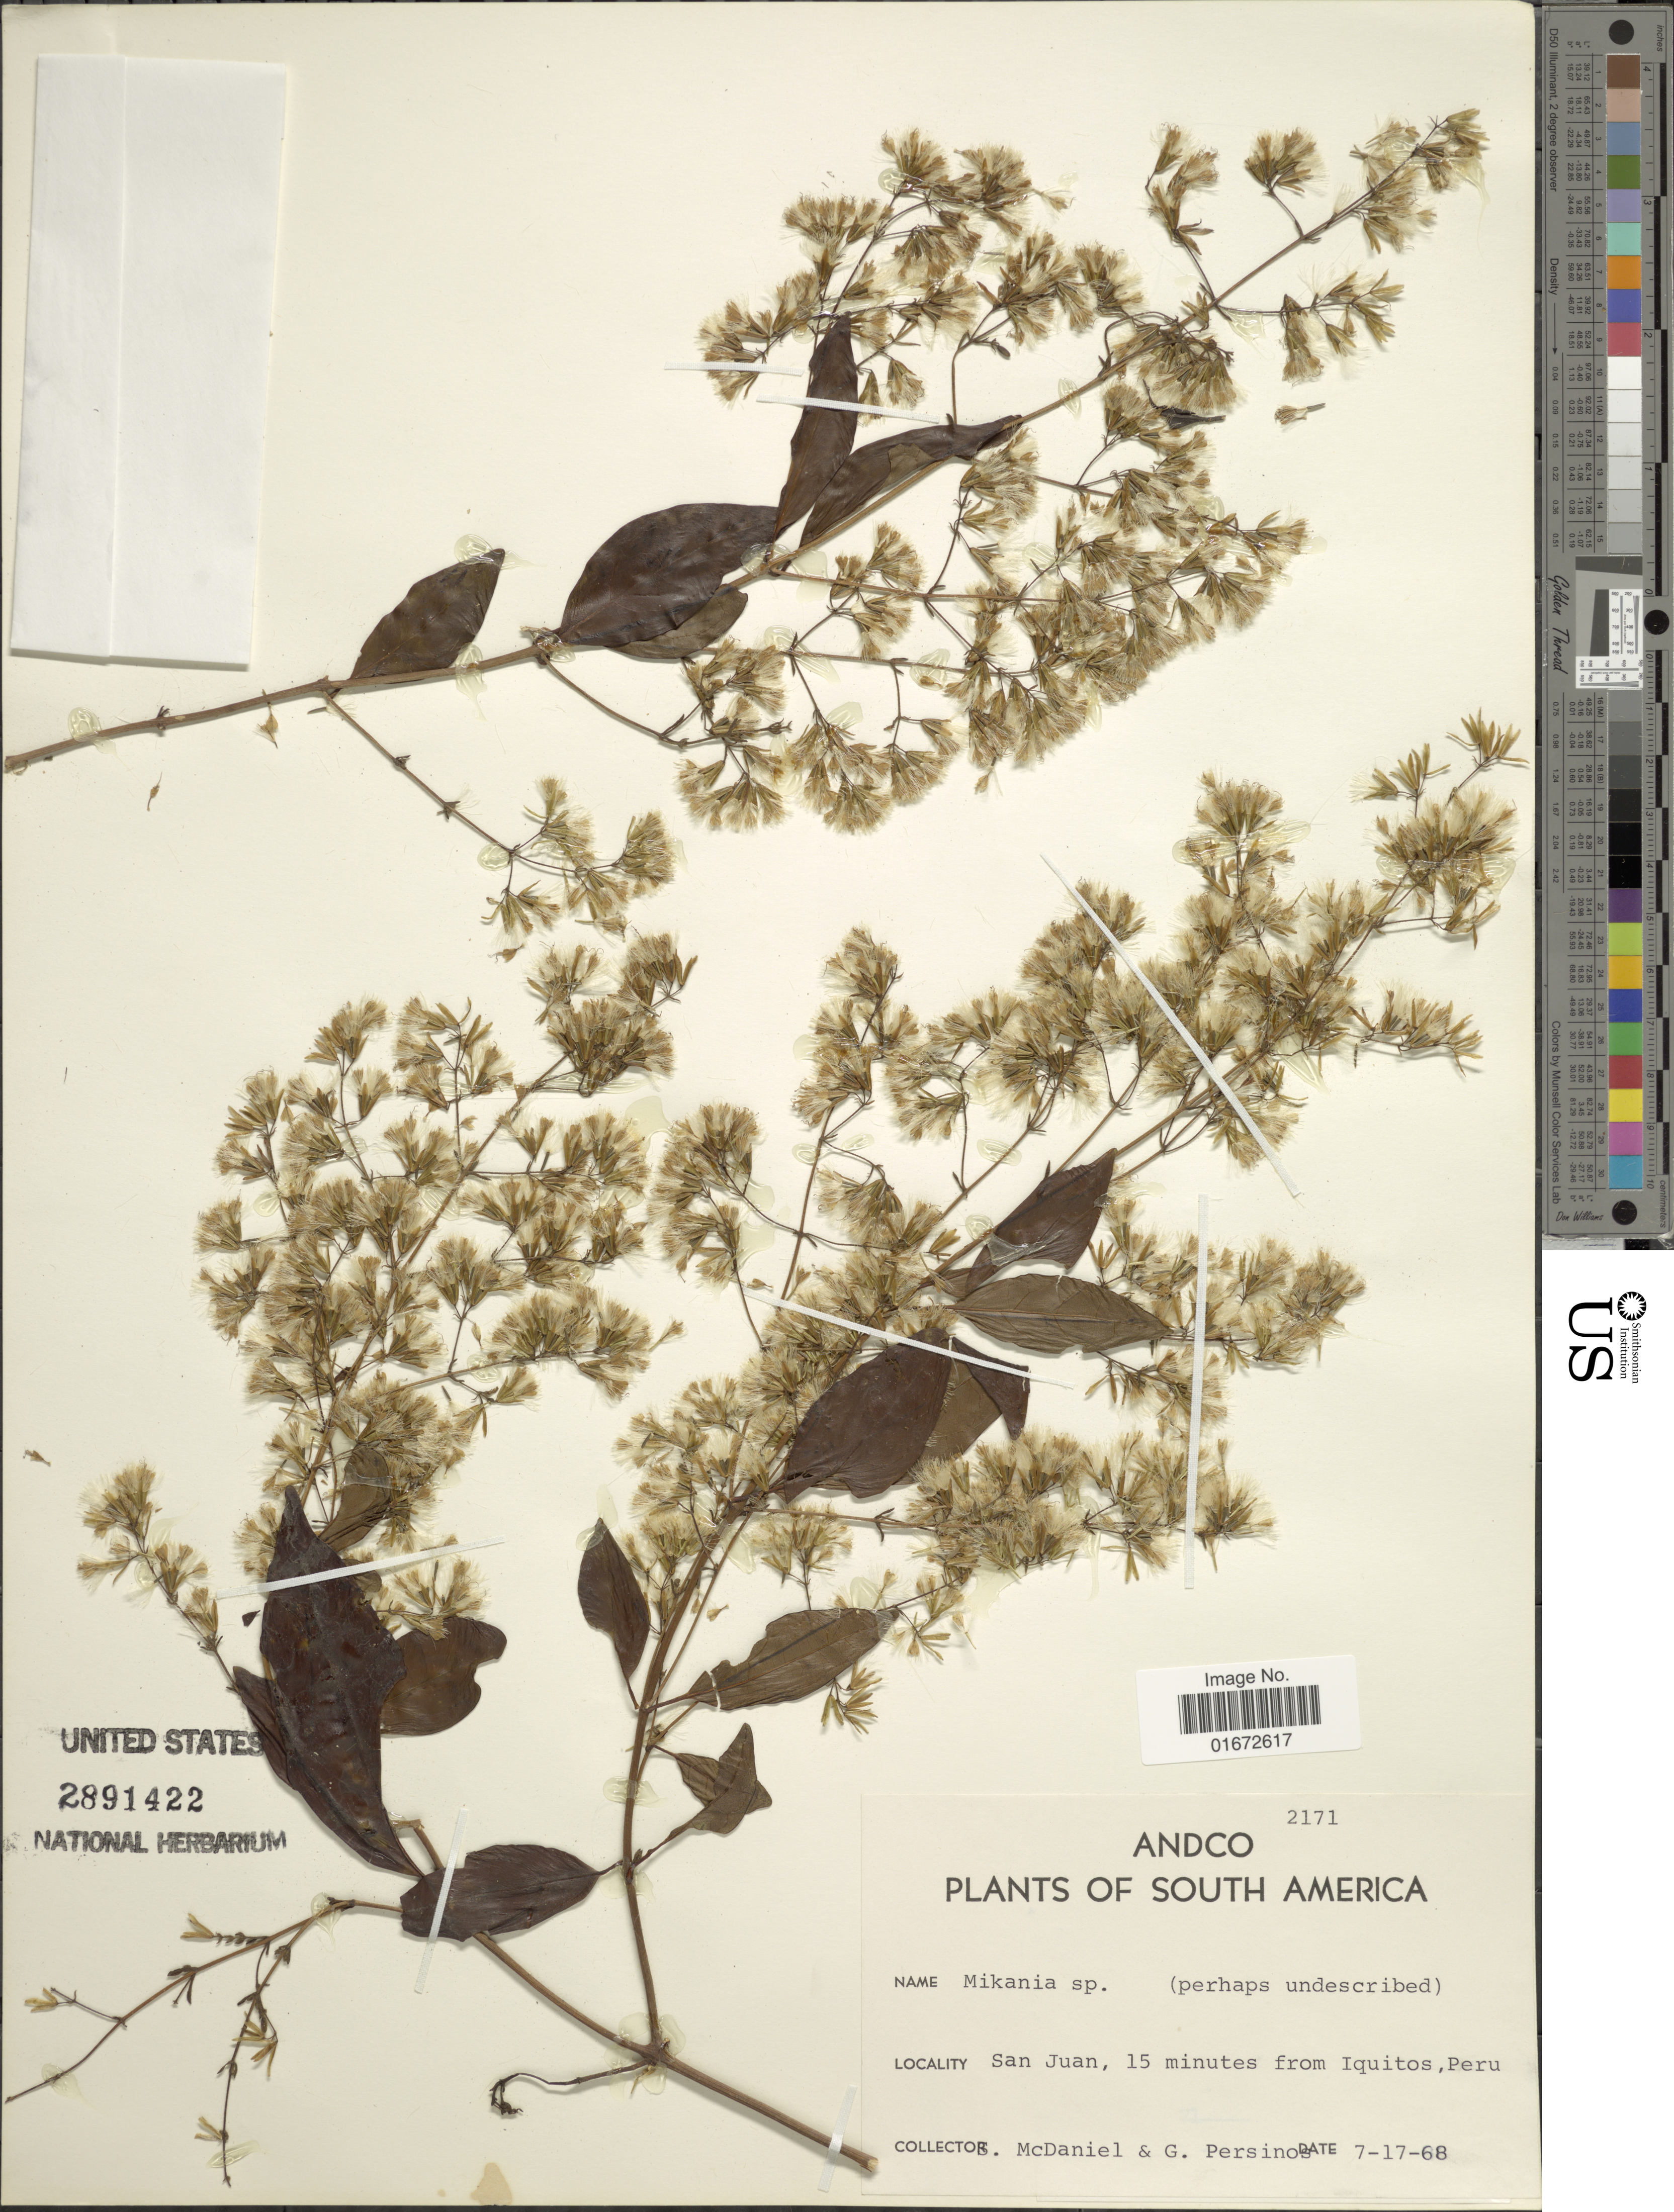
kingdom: Plantae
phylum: Tracheophyta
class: Magnoliopsida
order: Asterales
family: Asteraceae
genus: Mikania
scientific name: Mikania vitifolia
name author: DC.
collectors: -- McDaniel & G. Persinos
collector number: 2171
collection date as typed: Transcribed d/m/y: 17/7/68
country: Peru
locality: San Juan, 15 minutes from Iquitos, Peru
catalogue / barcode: US 2891422